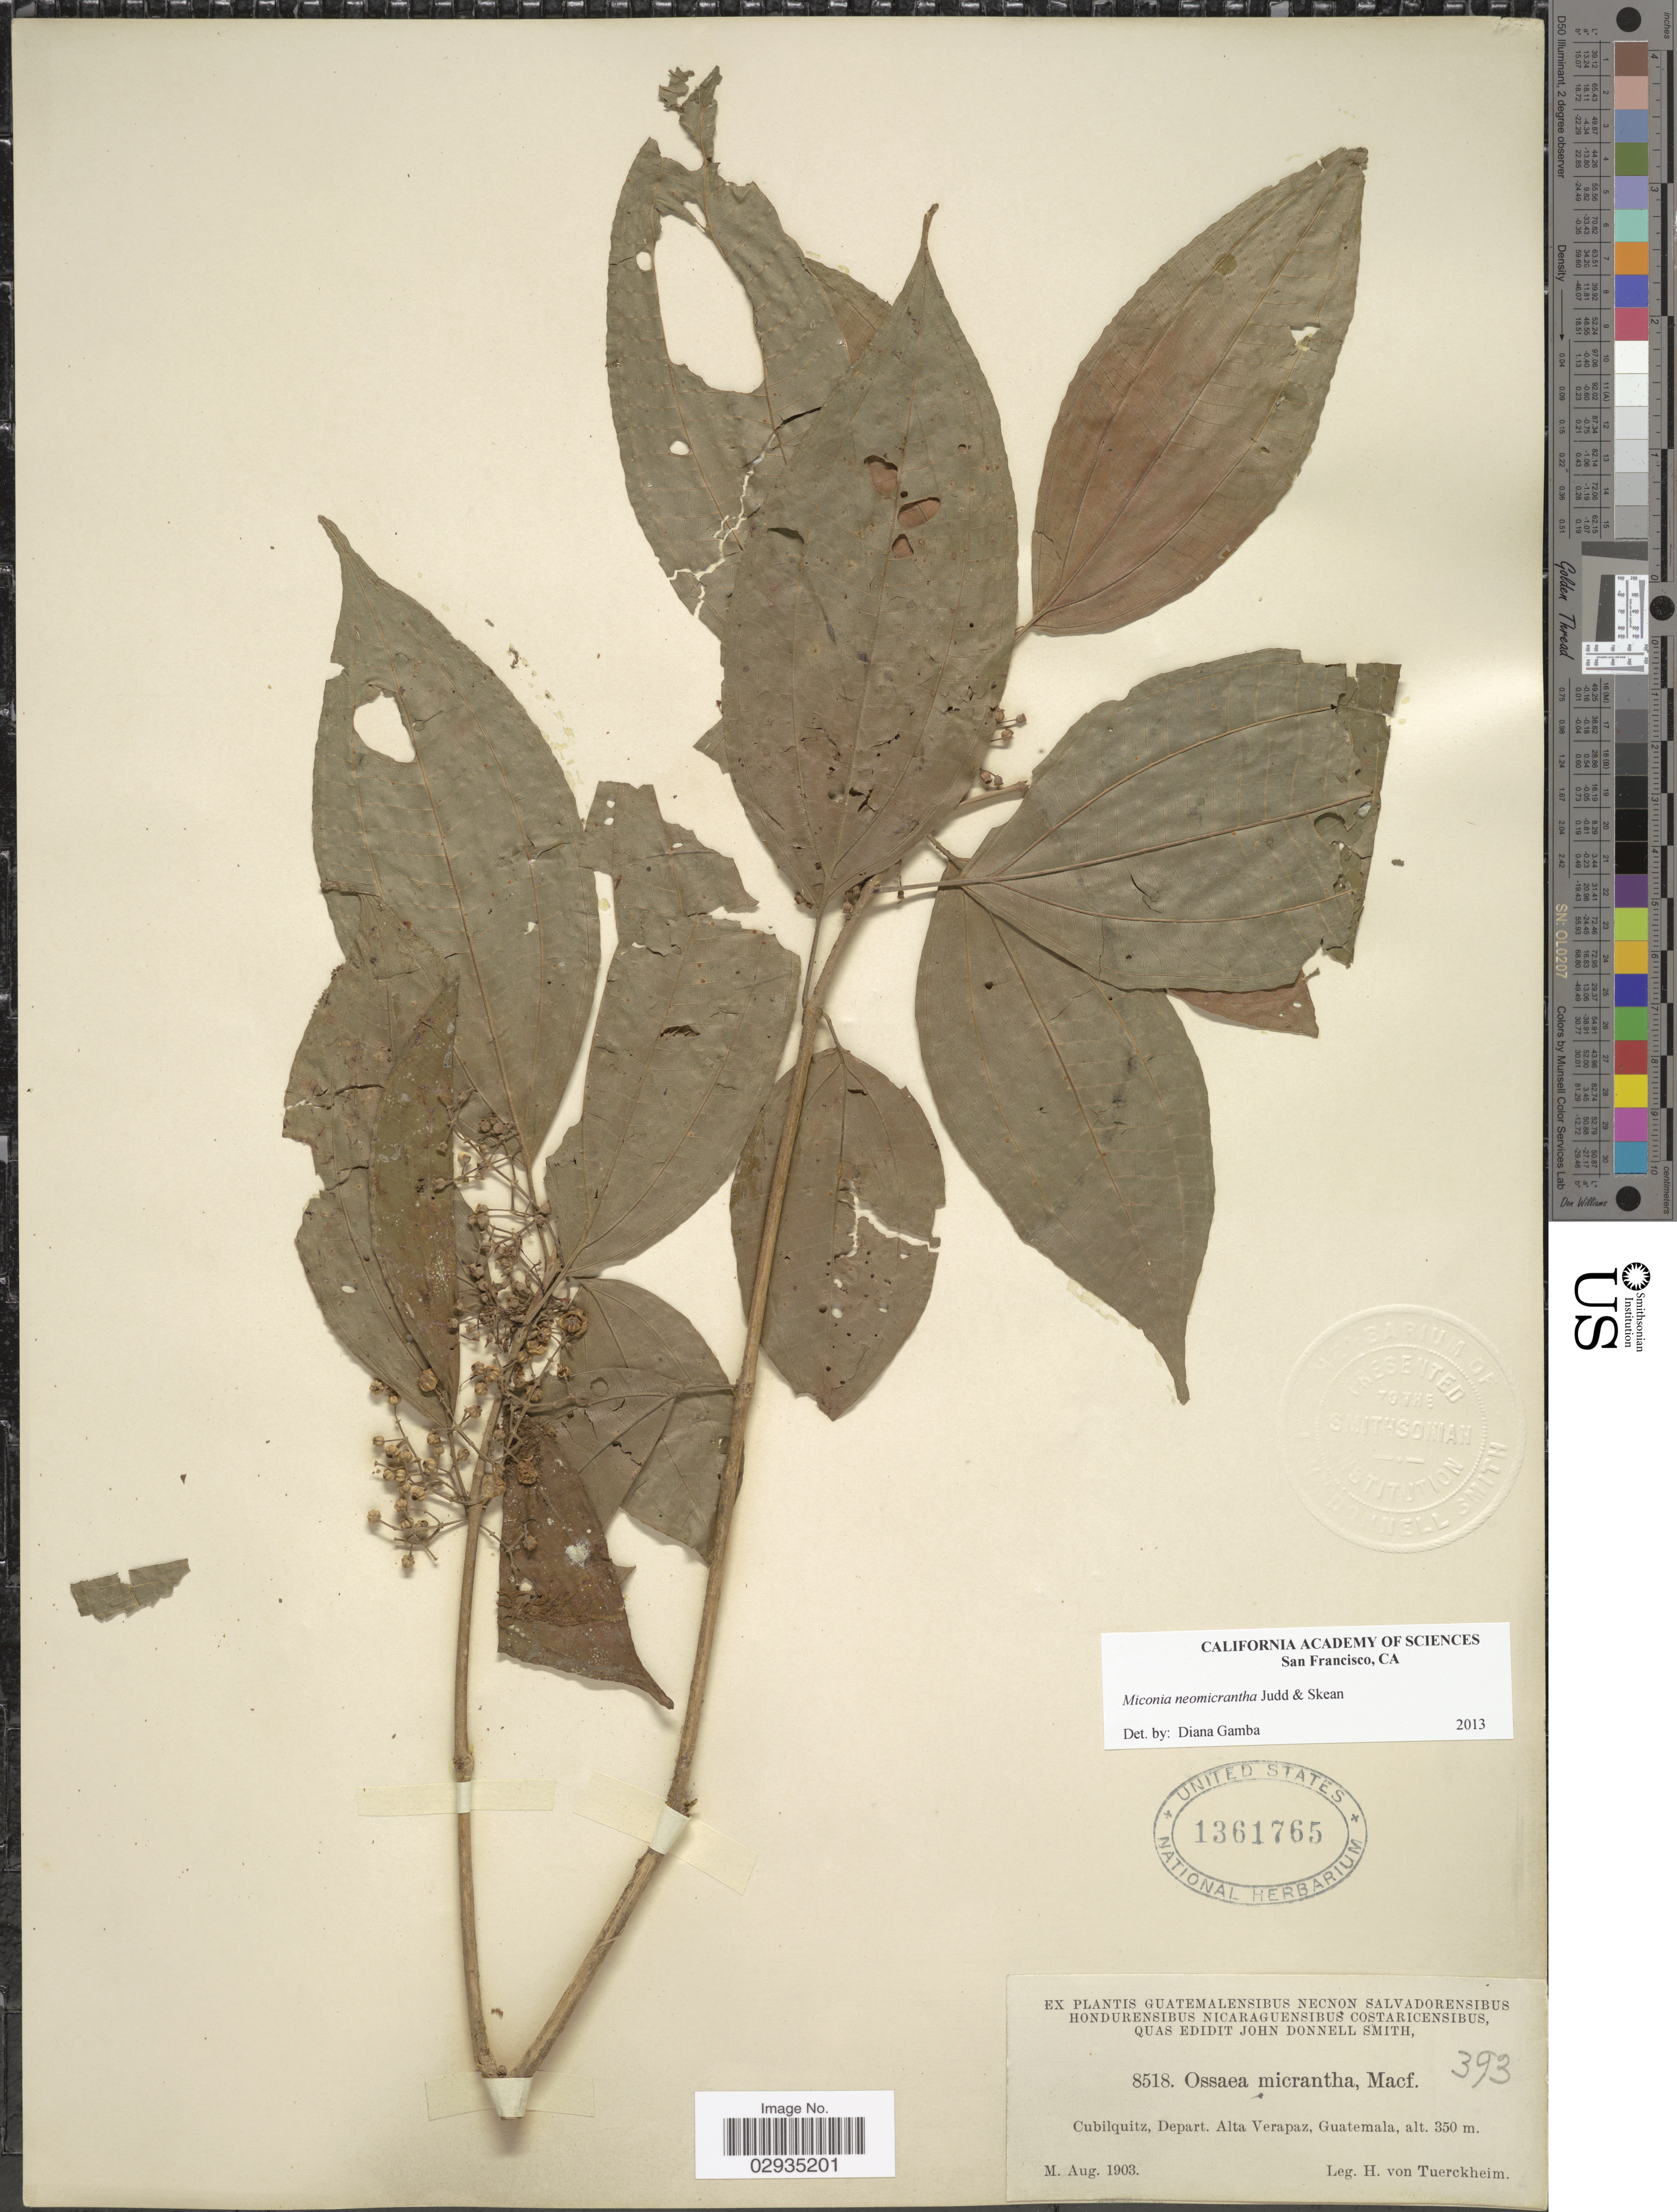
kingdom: Plantae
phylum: Tracheophyta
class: Magnoliopsida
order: Myrtales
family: Melastomataceae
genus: Miconia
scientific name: Miconia neomicrantha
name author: Judd & Skean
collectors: H. von Tuerckheim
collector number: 8518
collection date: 1903-08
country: Guatemala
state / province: Alta Verapaz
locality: Cubilquitz, Depart. Alta Verapaz.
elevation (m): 350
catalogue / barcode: US 1361765